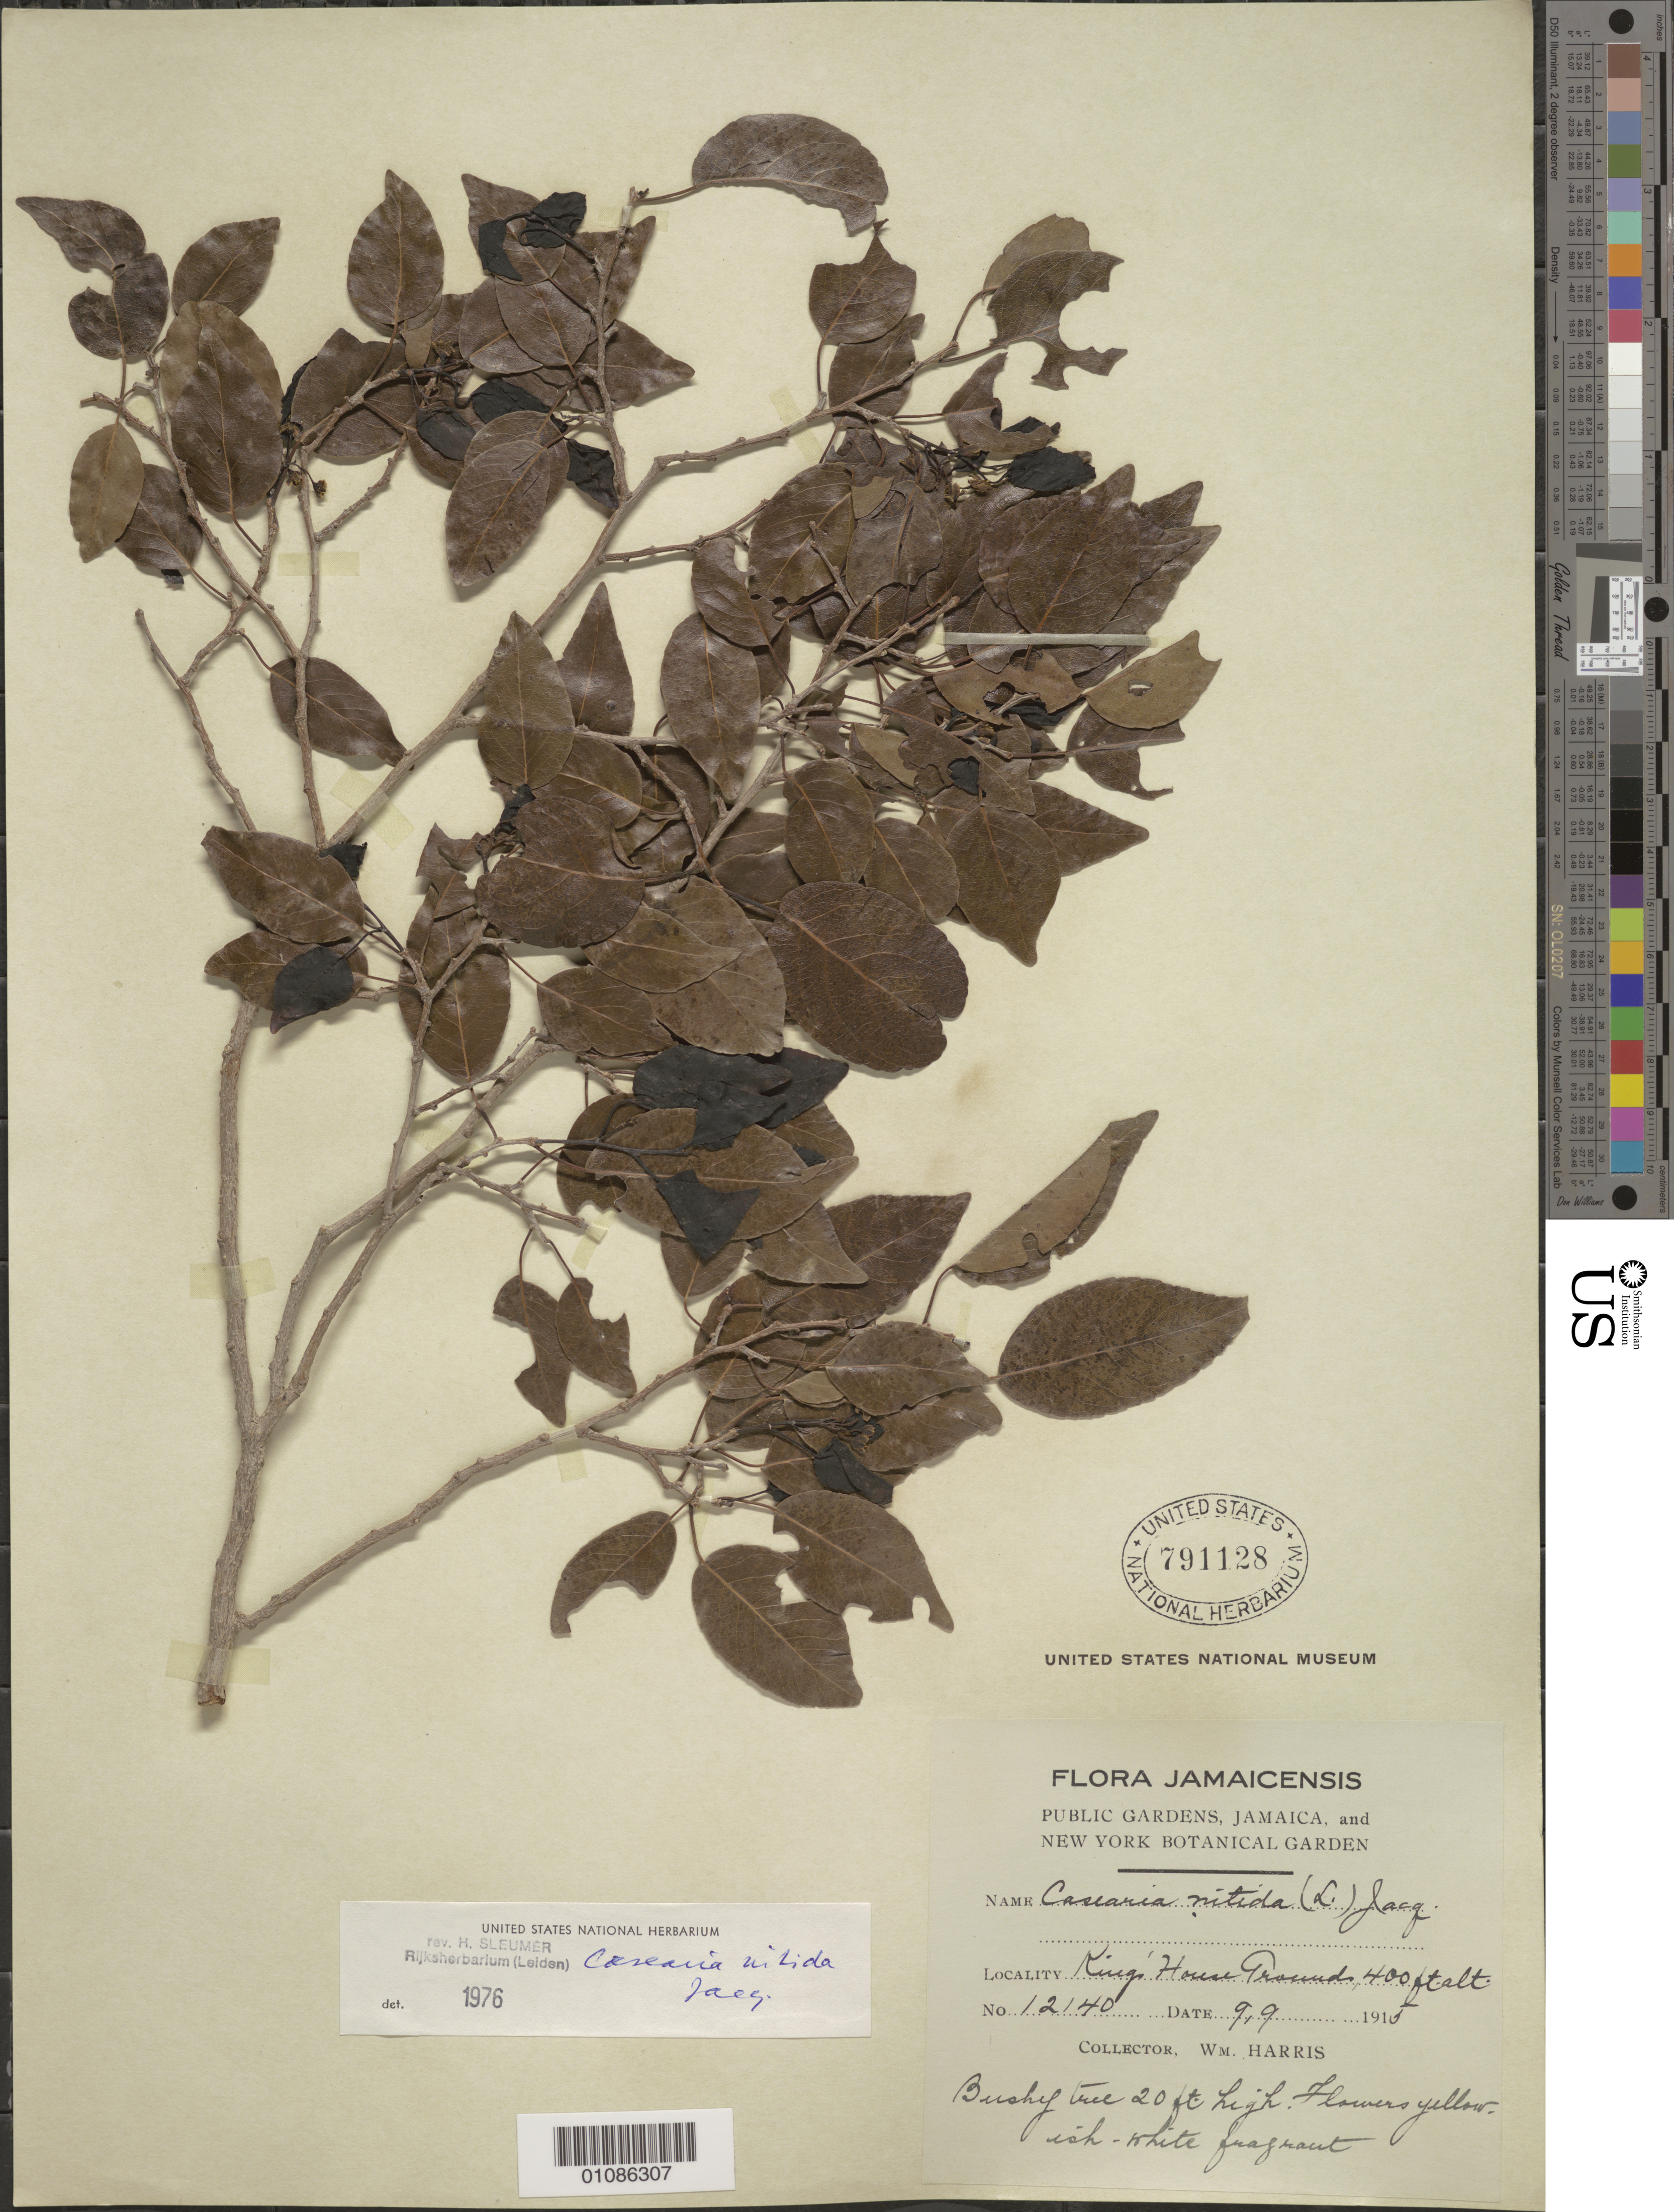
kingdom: Plantae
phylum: Tracheophyta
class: Magnoliopsida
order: Malpighiales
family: Salicaceae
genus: Casearia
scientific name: Casearia nitida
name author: (L.) Jacq.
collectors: W. Harris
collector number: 12140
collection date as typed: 09 Sep 1915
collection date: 1915-09-09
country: Jamaica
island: Jamaica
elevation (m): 122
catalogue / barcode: US 791128